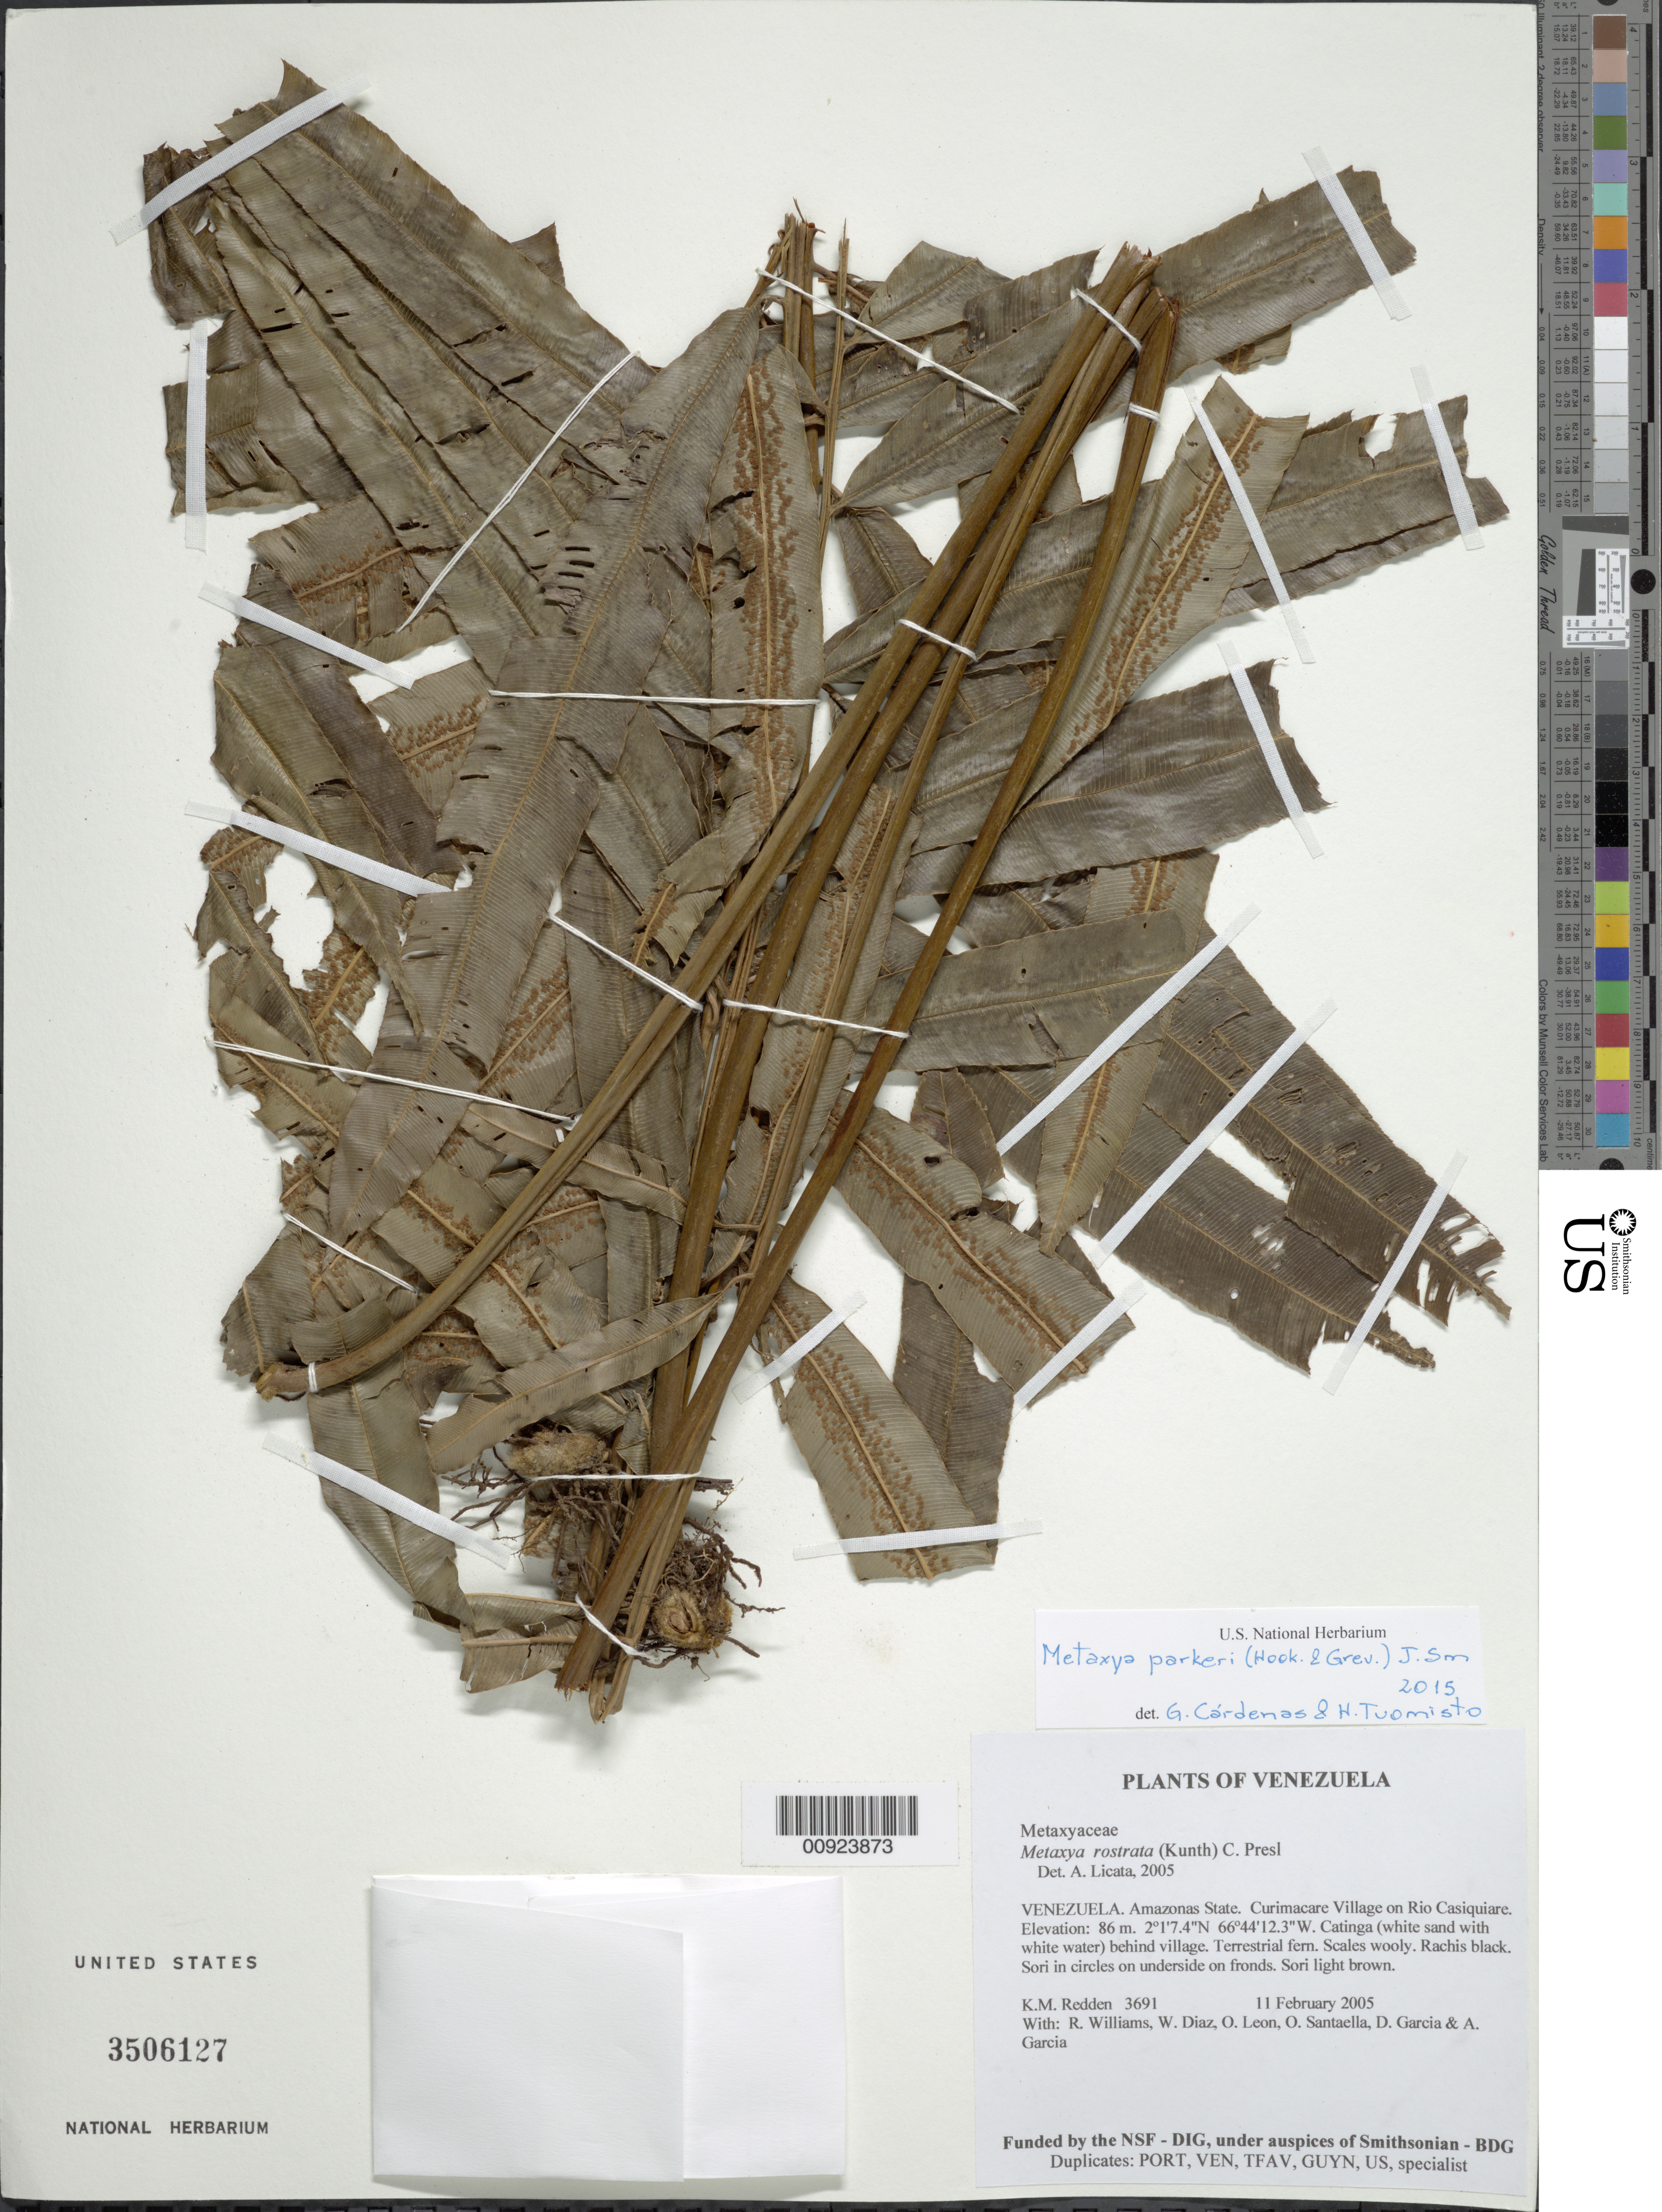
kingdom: Plantae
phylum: Tracheophyta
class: Polypodiopsida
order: Cyatheales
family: Metaxyaceae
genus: Metaxya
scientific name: Metaxya parkeri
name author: (Hook. & Grev.) J. Sm.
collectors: K. M. Redden, R. Williams, W. Díaz P., O. León, O. Santaella, D. Garcia & A. Garcia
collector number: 3691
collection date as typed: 11 February 2005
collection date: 2005-02-11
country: Venezuela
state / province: Amazonas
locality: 25 - Curimacare Village on Rio Casiquiare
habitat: Catinga (white sand with white water) behind village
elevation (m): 86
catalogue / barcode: US 3506127